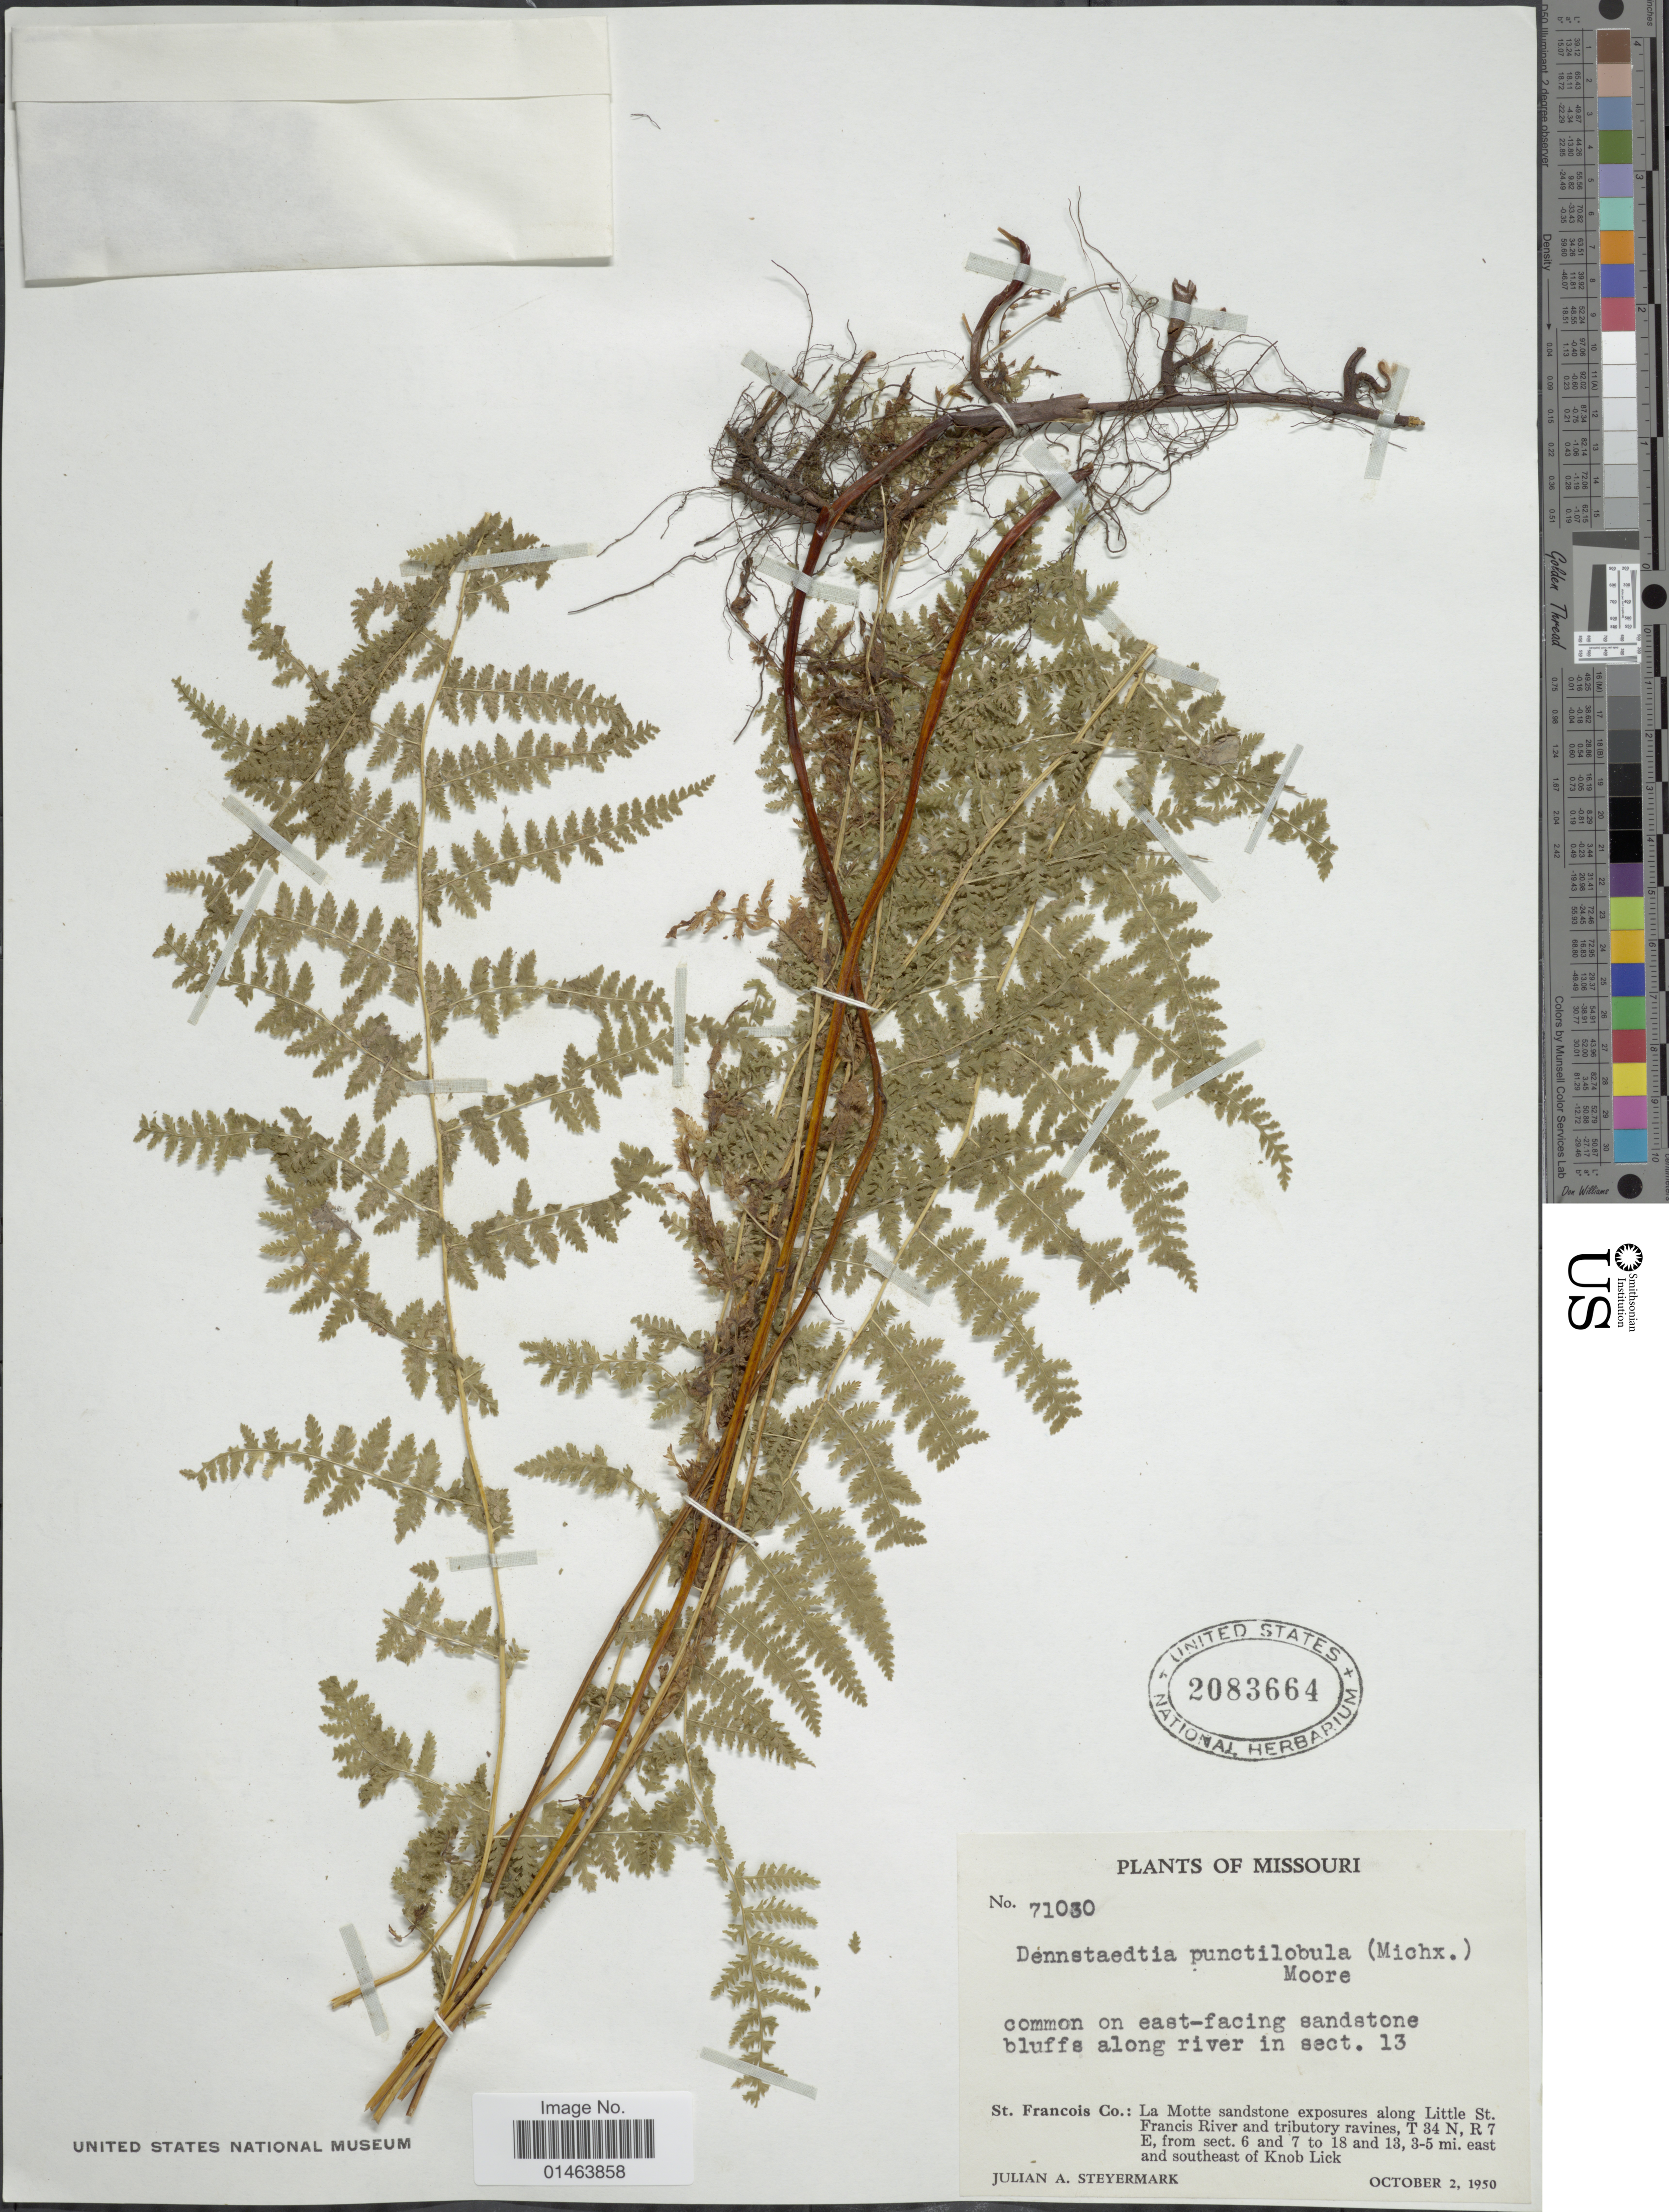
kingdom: Plantae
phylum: Tracheophyta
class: Polypodiopsida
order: Polypodiales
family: Dennstaedtiaceae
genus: Dennstaedtia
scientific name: Dennstaedtia punctilobula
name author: (Michx.) T. Moore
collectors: J. Steyermark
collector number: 71030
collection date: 1950-10-02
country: United States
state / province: Missouri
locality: Missouri, St. Francois Co. La Motte sandstone exposures along Little St. Francis River and tributary ravines, T 34 N, R 7 E, from sect. 6 and 7 to 18 and 13, 3-5 mi. east and southeast of Knob Lick.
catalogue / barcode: US 2083664